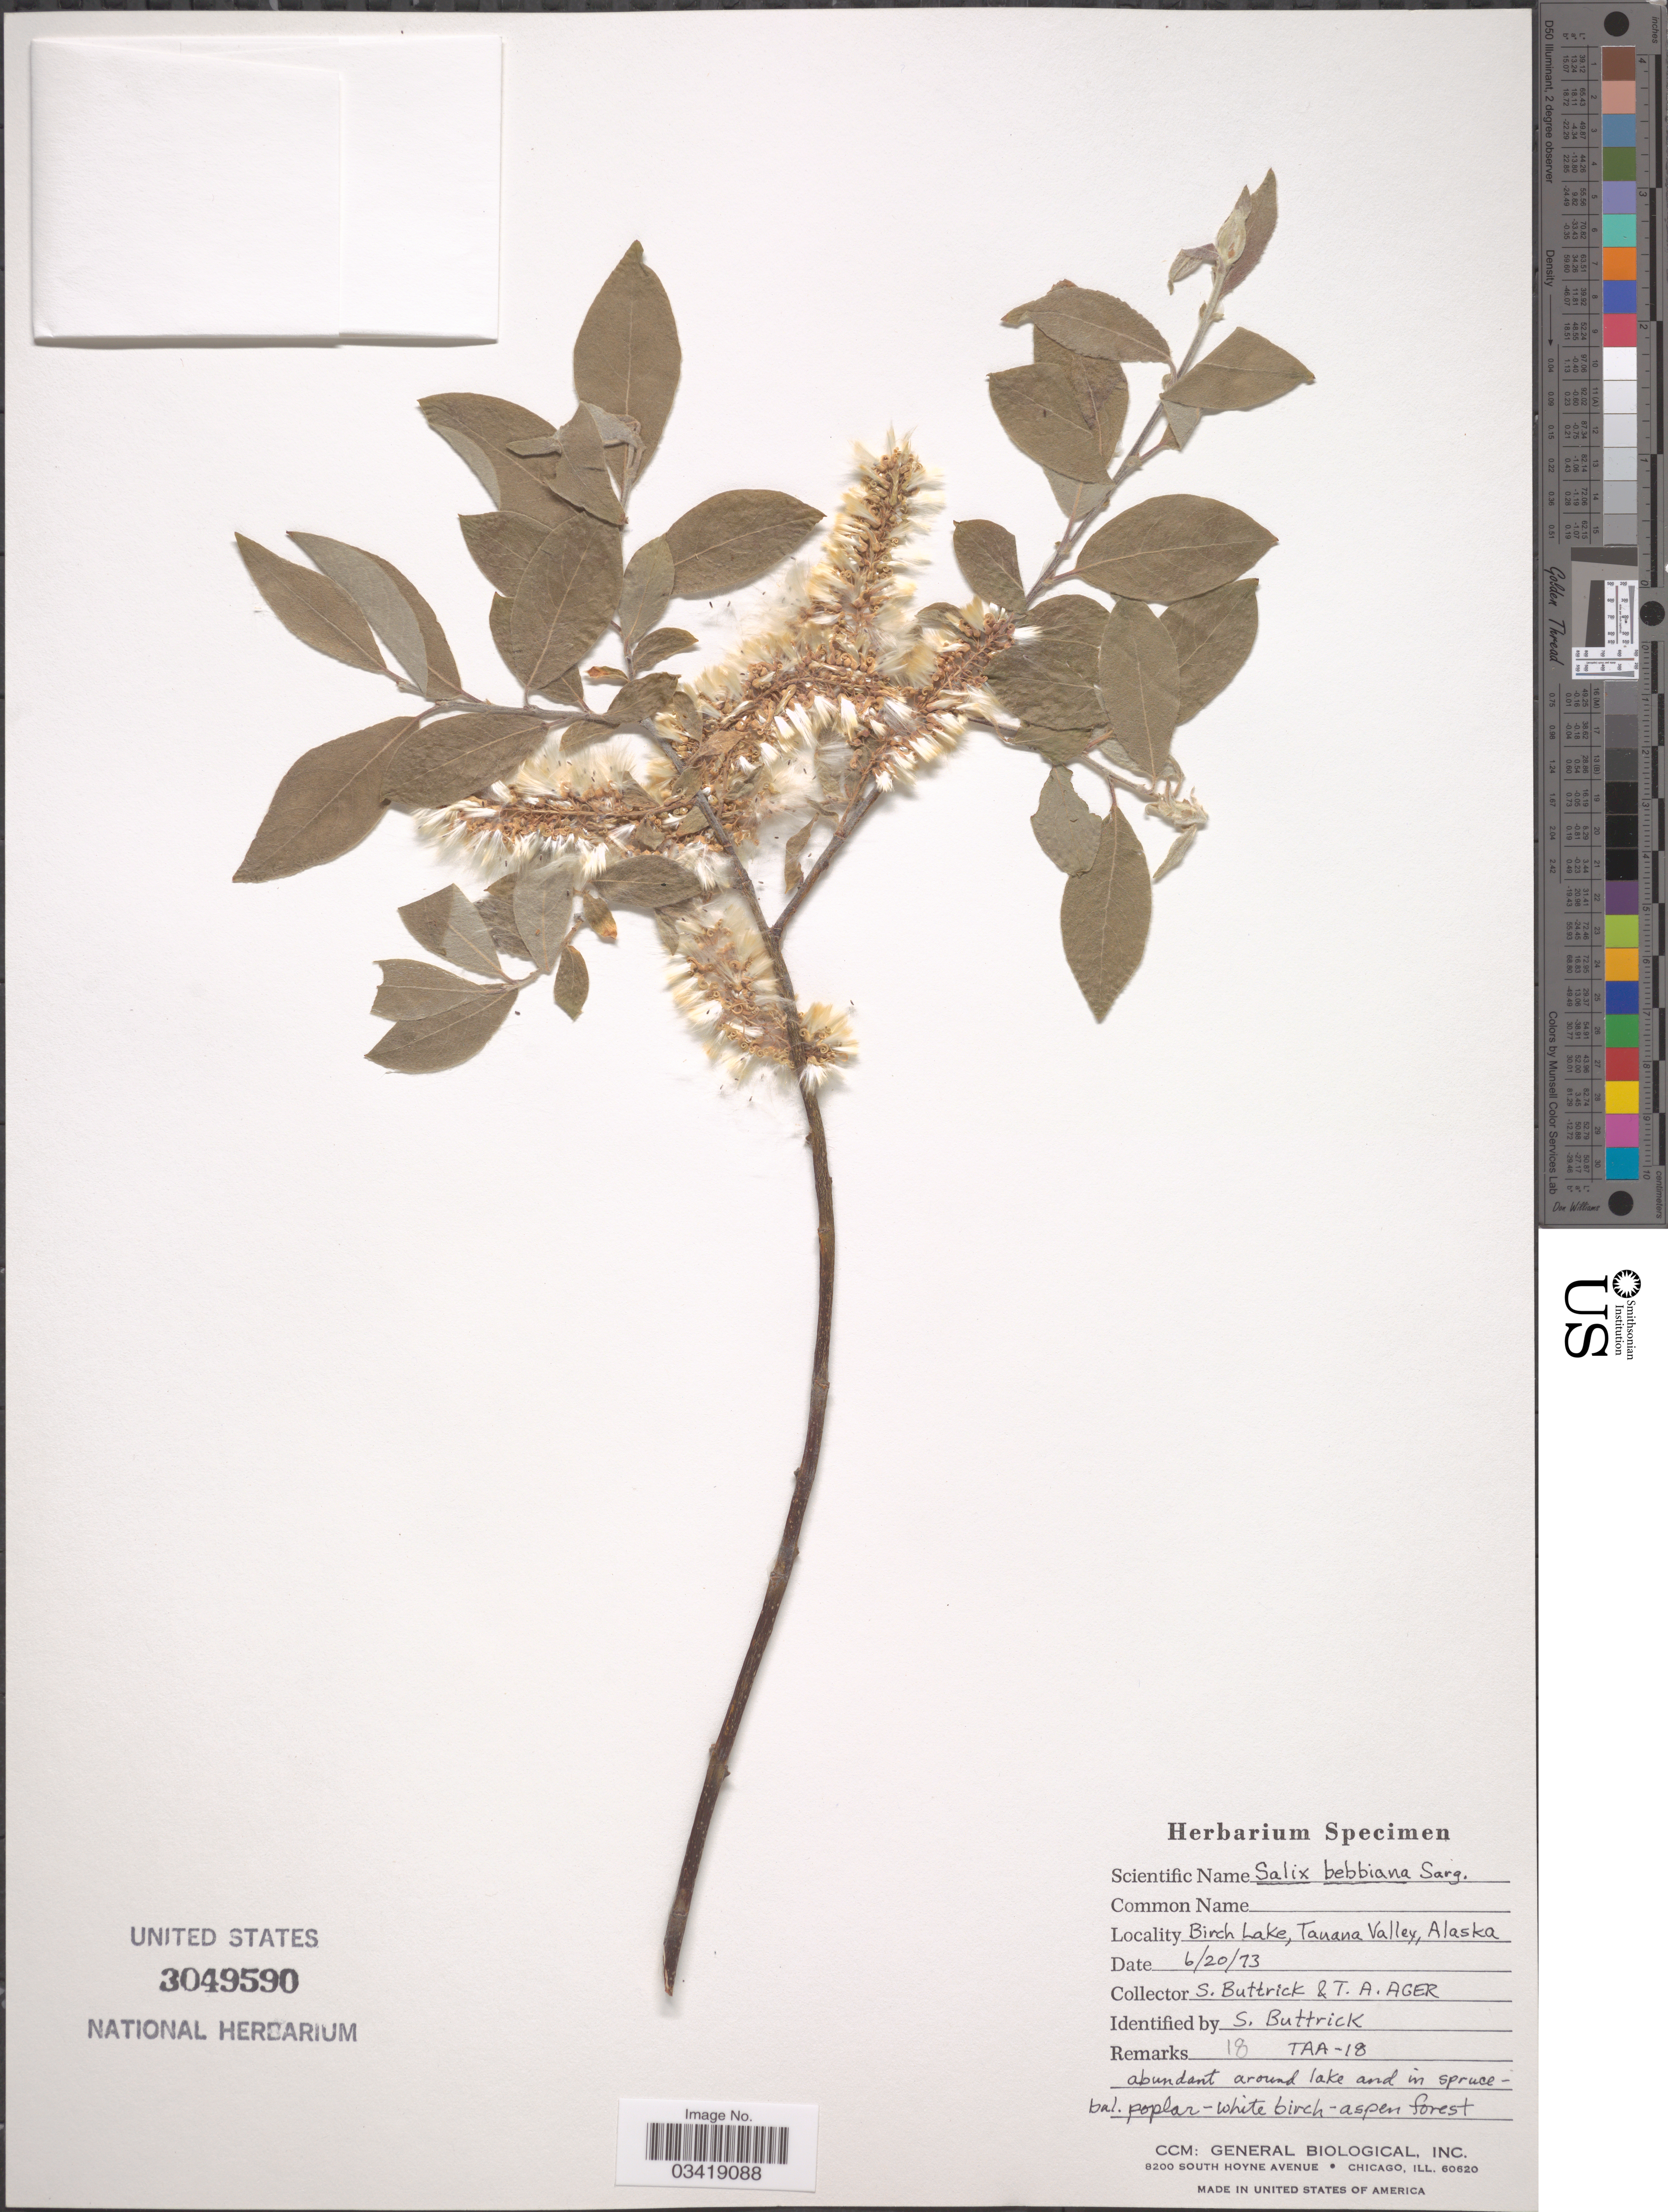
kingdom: Plantae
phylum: Tracheophyta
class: Magnoliopsida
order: Malpighiales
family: Salicaceae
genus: Salix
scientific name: Salix bebbiana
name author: Sarg.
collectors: S. Buttrick & T. A. Ager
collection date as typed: Transcribed d/m/y: 20/6/73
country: United States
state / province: Alaska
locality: Birch Lake, Tanana Valley.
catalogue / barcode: US 3049590